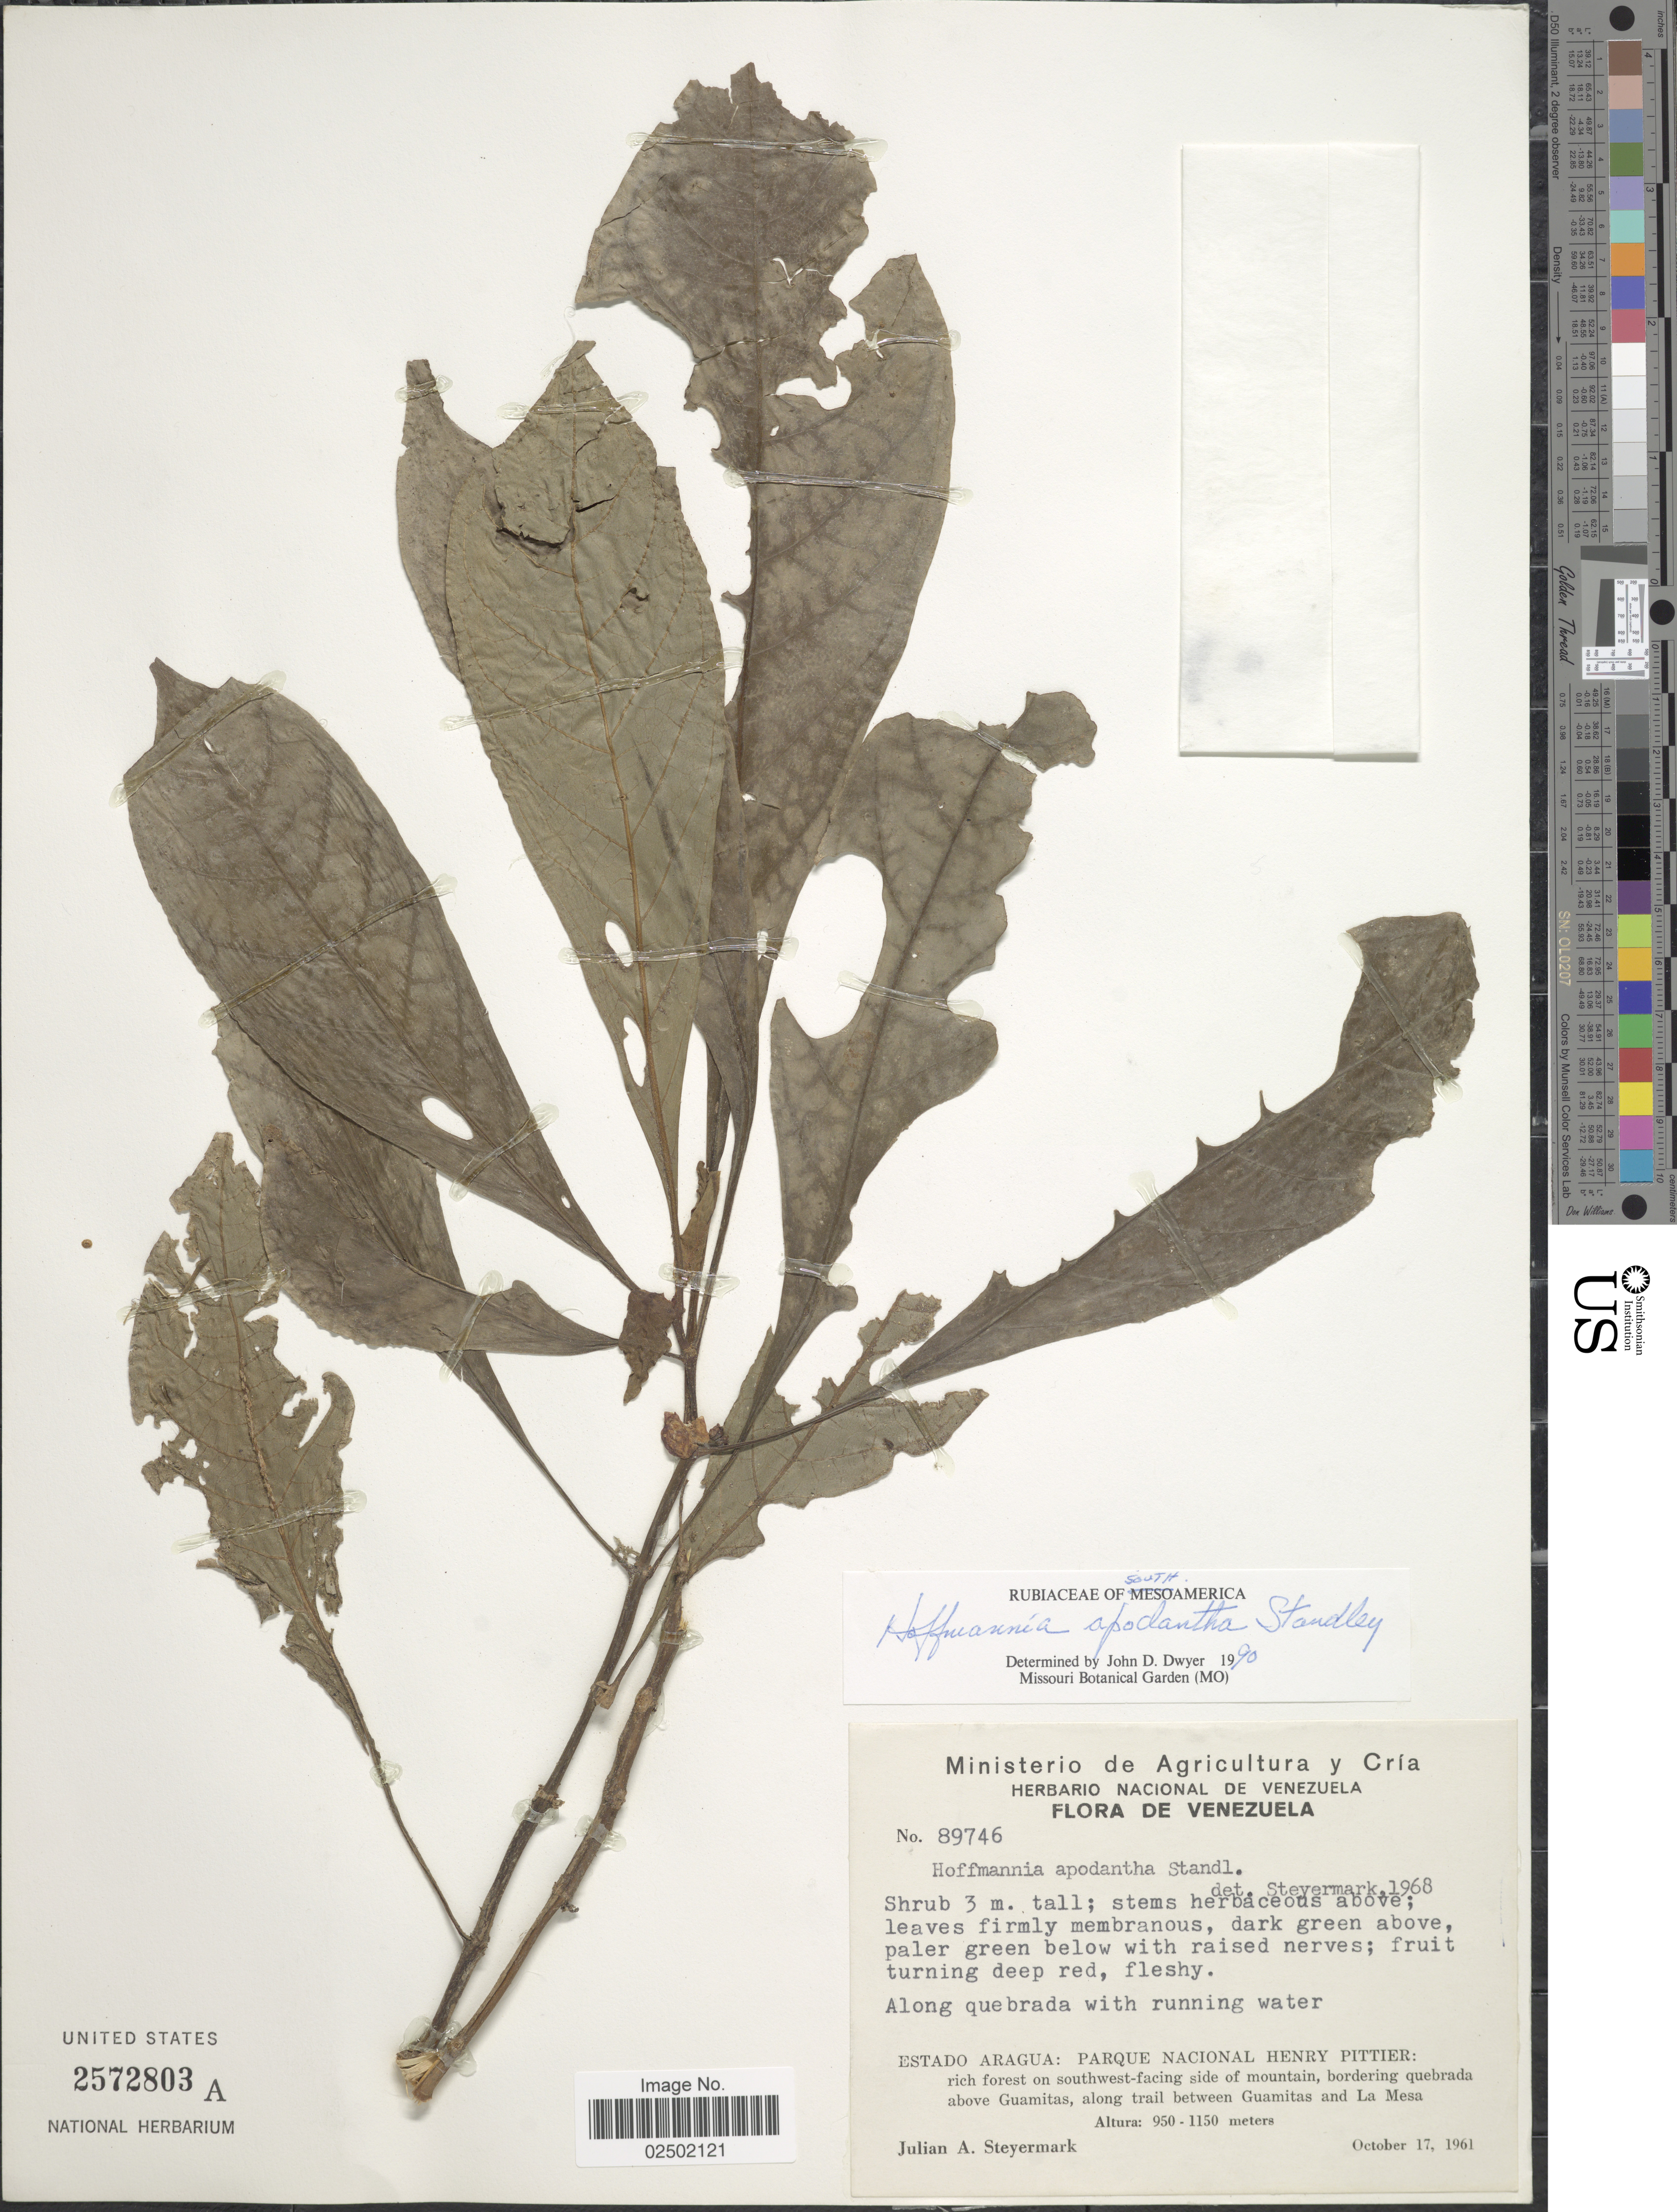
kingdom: Plantae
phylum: Tracheophyta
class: Magnoliopsida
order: Gentianales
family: Rubiaceae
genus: Hoffmannia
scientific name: Hoffmannia apodantha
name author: Standl.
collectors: J. Steyermark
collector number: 89746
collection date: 1961-10-17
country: Venezuela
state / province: Aragua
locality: Estado Aragua: Parque Nacional Henry Pittier: rich forest on southwest-facing side of mountain, bordering quebrada above Guamitas, along trail between Guamitas and La Mesa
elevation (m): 950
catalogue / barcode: US 2572803A